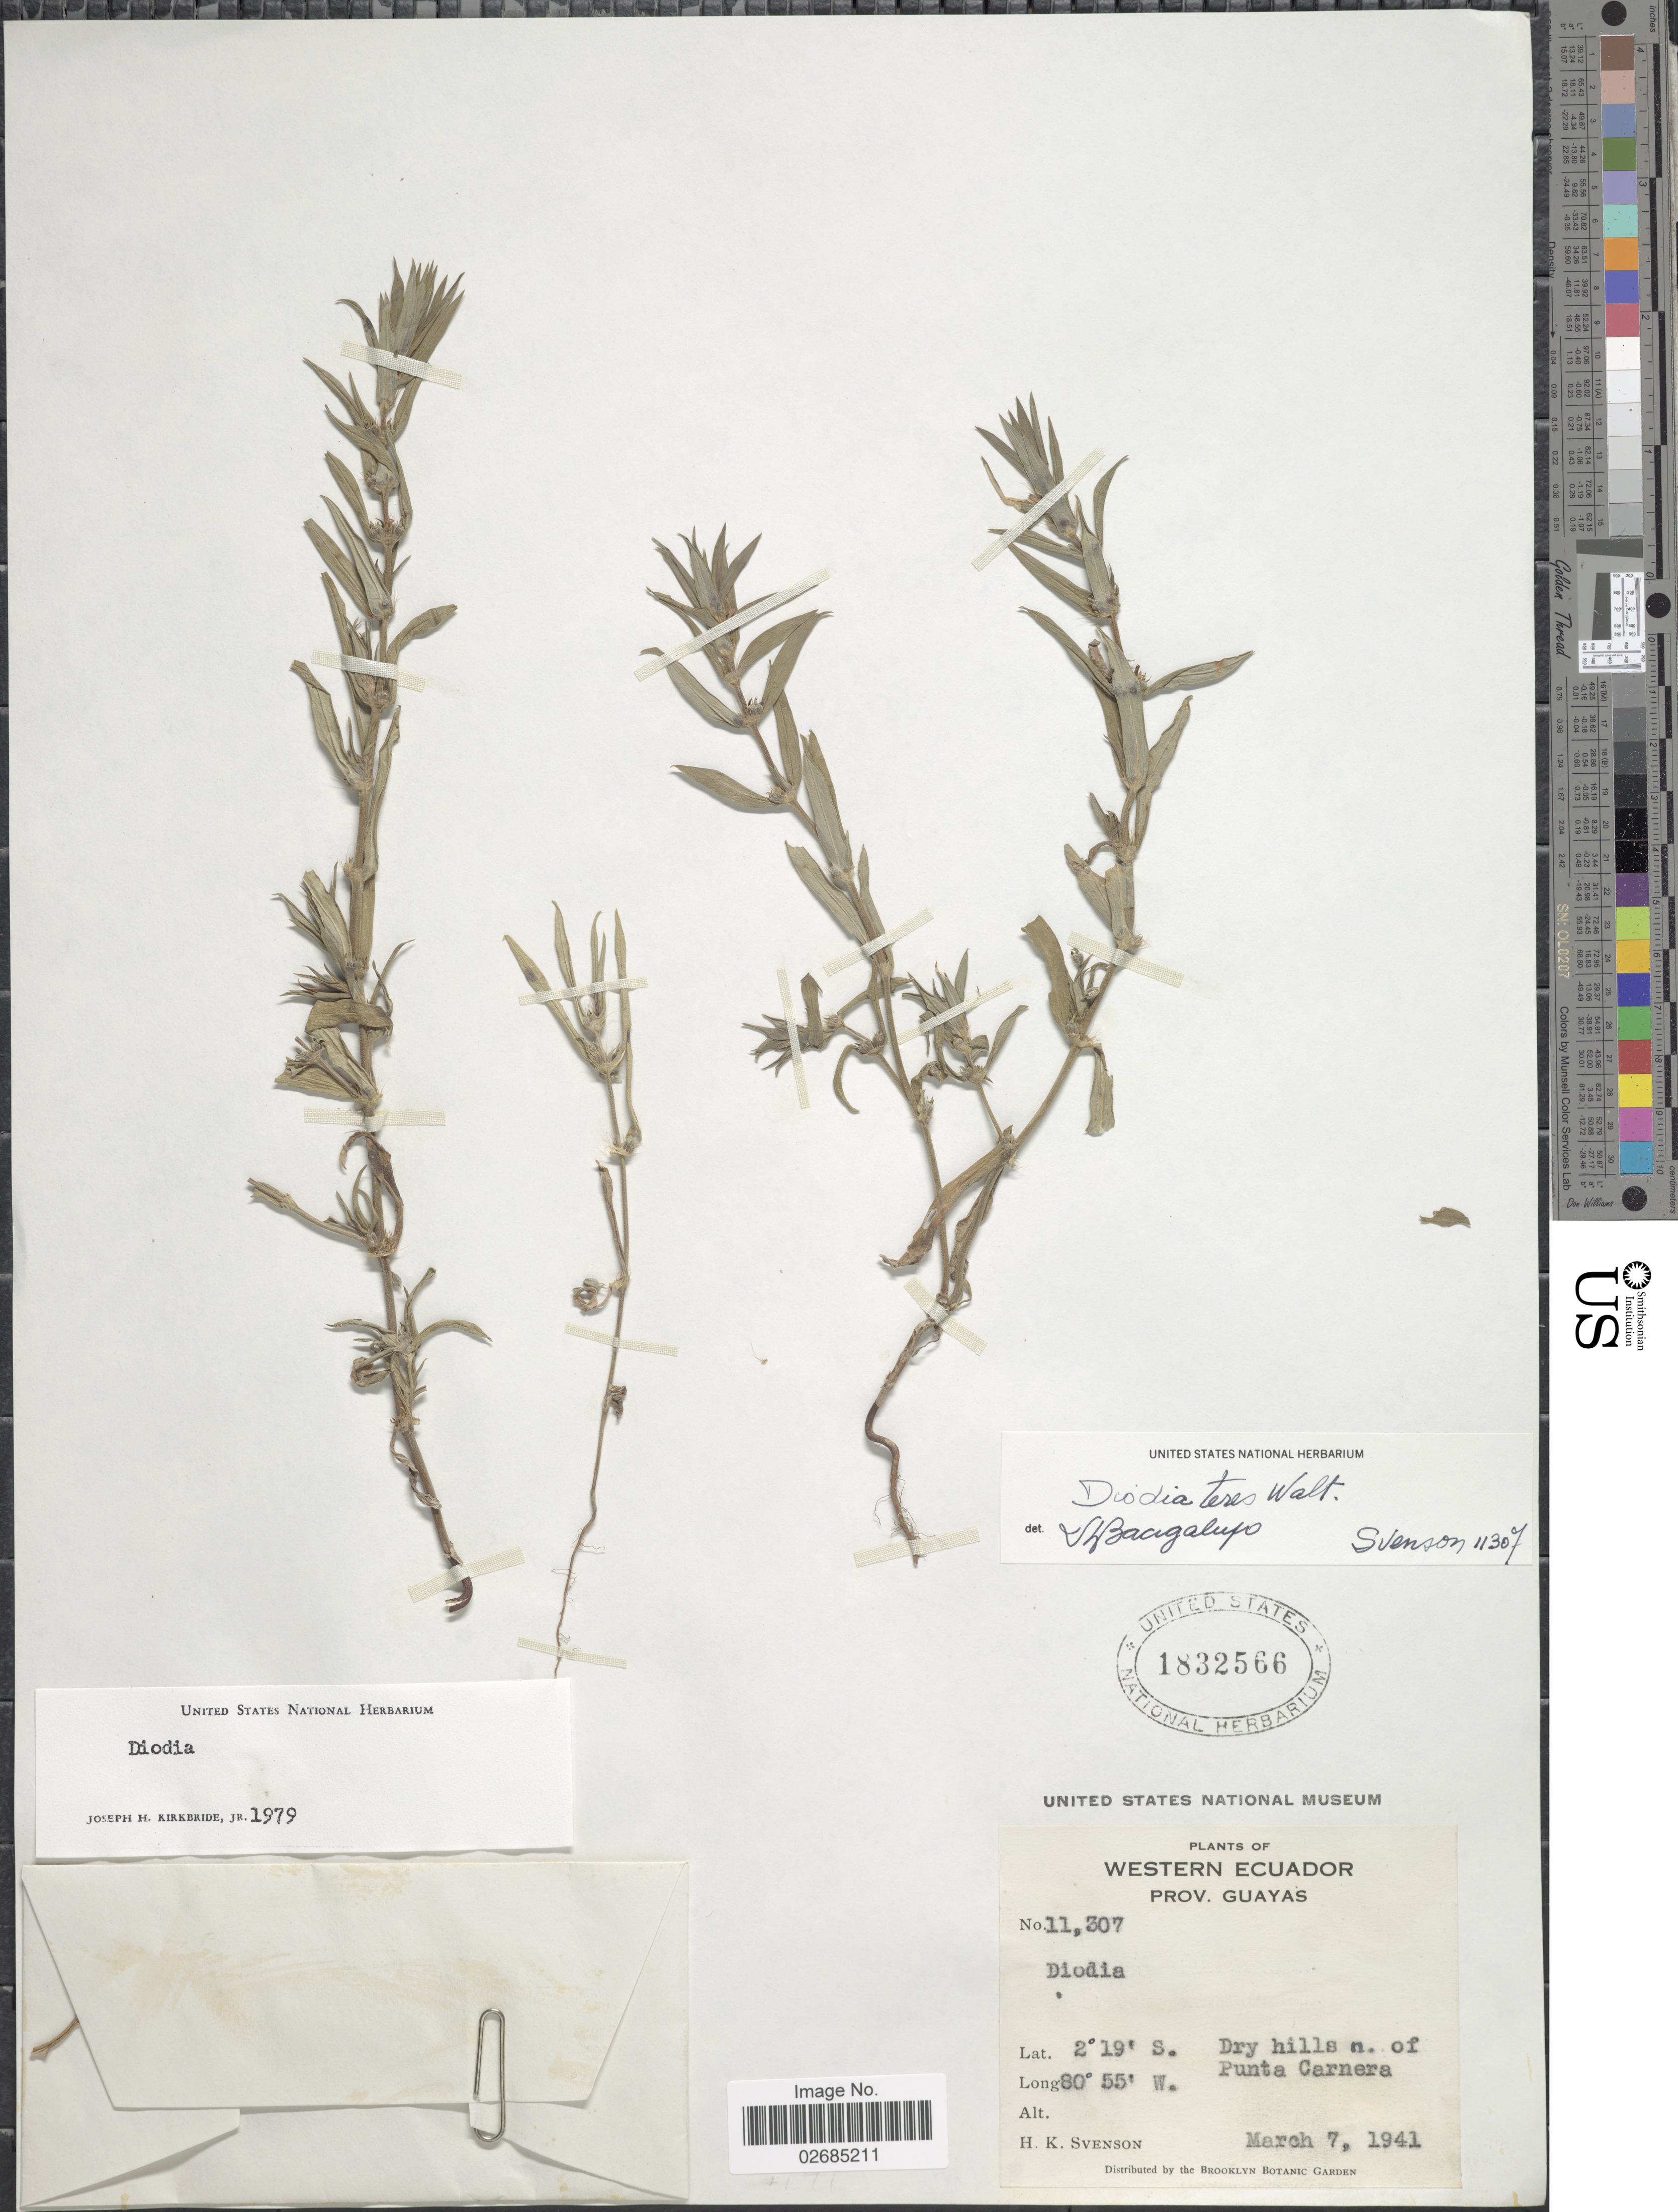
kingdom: Plantae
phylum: Tracheophyta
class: Magnoliopsida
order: Gentianales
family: Rubiaceae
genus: Hexasepalum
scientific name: Hexasepalum teres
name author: (Walter) J.H. Kirkbr.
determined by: Kirkbride, J. H.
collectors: H. K. Svenson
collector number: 11307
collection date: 1941-03-07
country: Ecuador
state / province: Guayas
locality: Western Ecuador. Dry hills n. of Punta Carnera.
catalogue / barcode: US 1832566